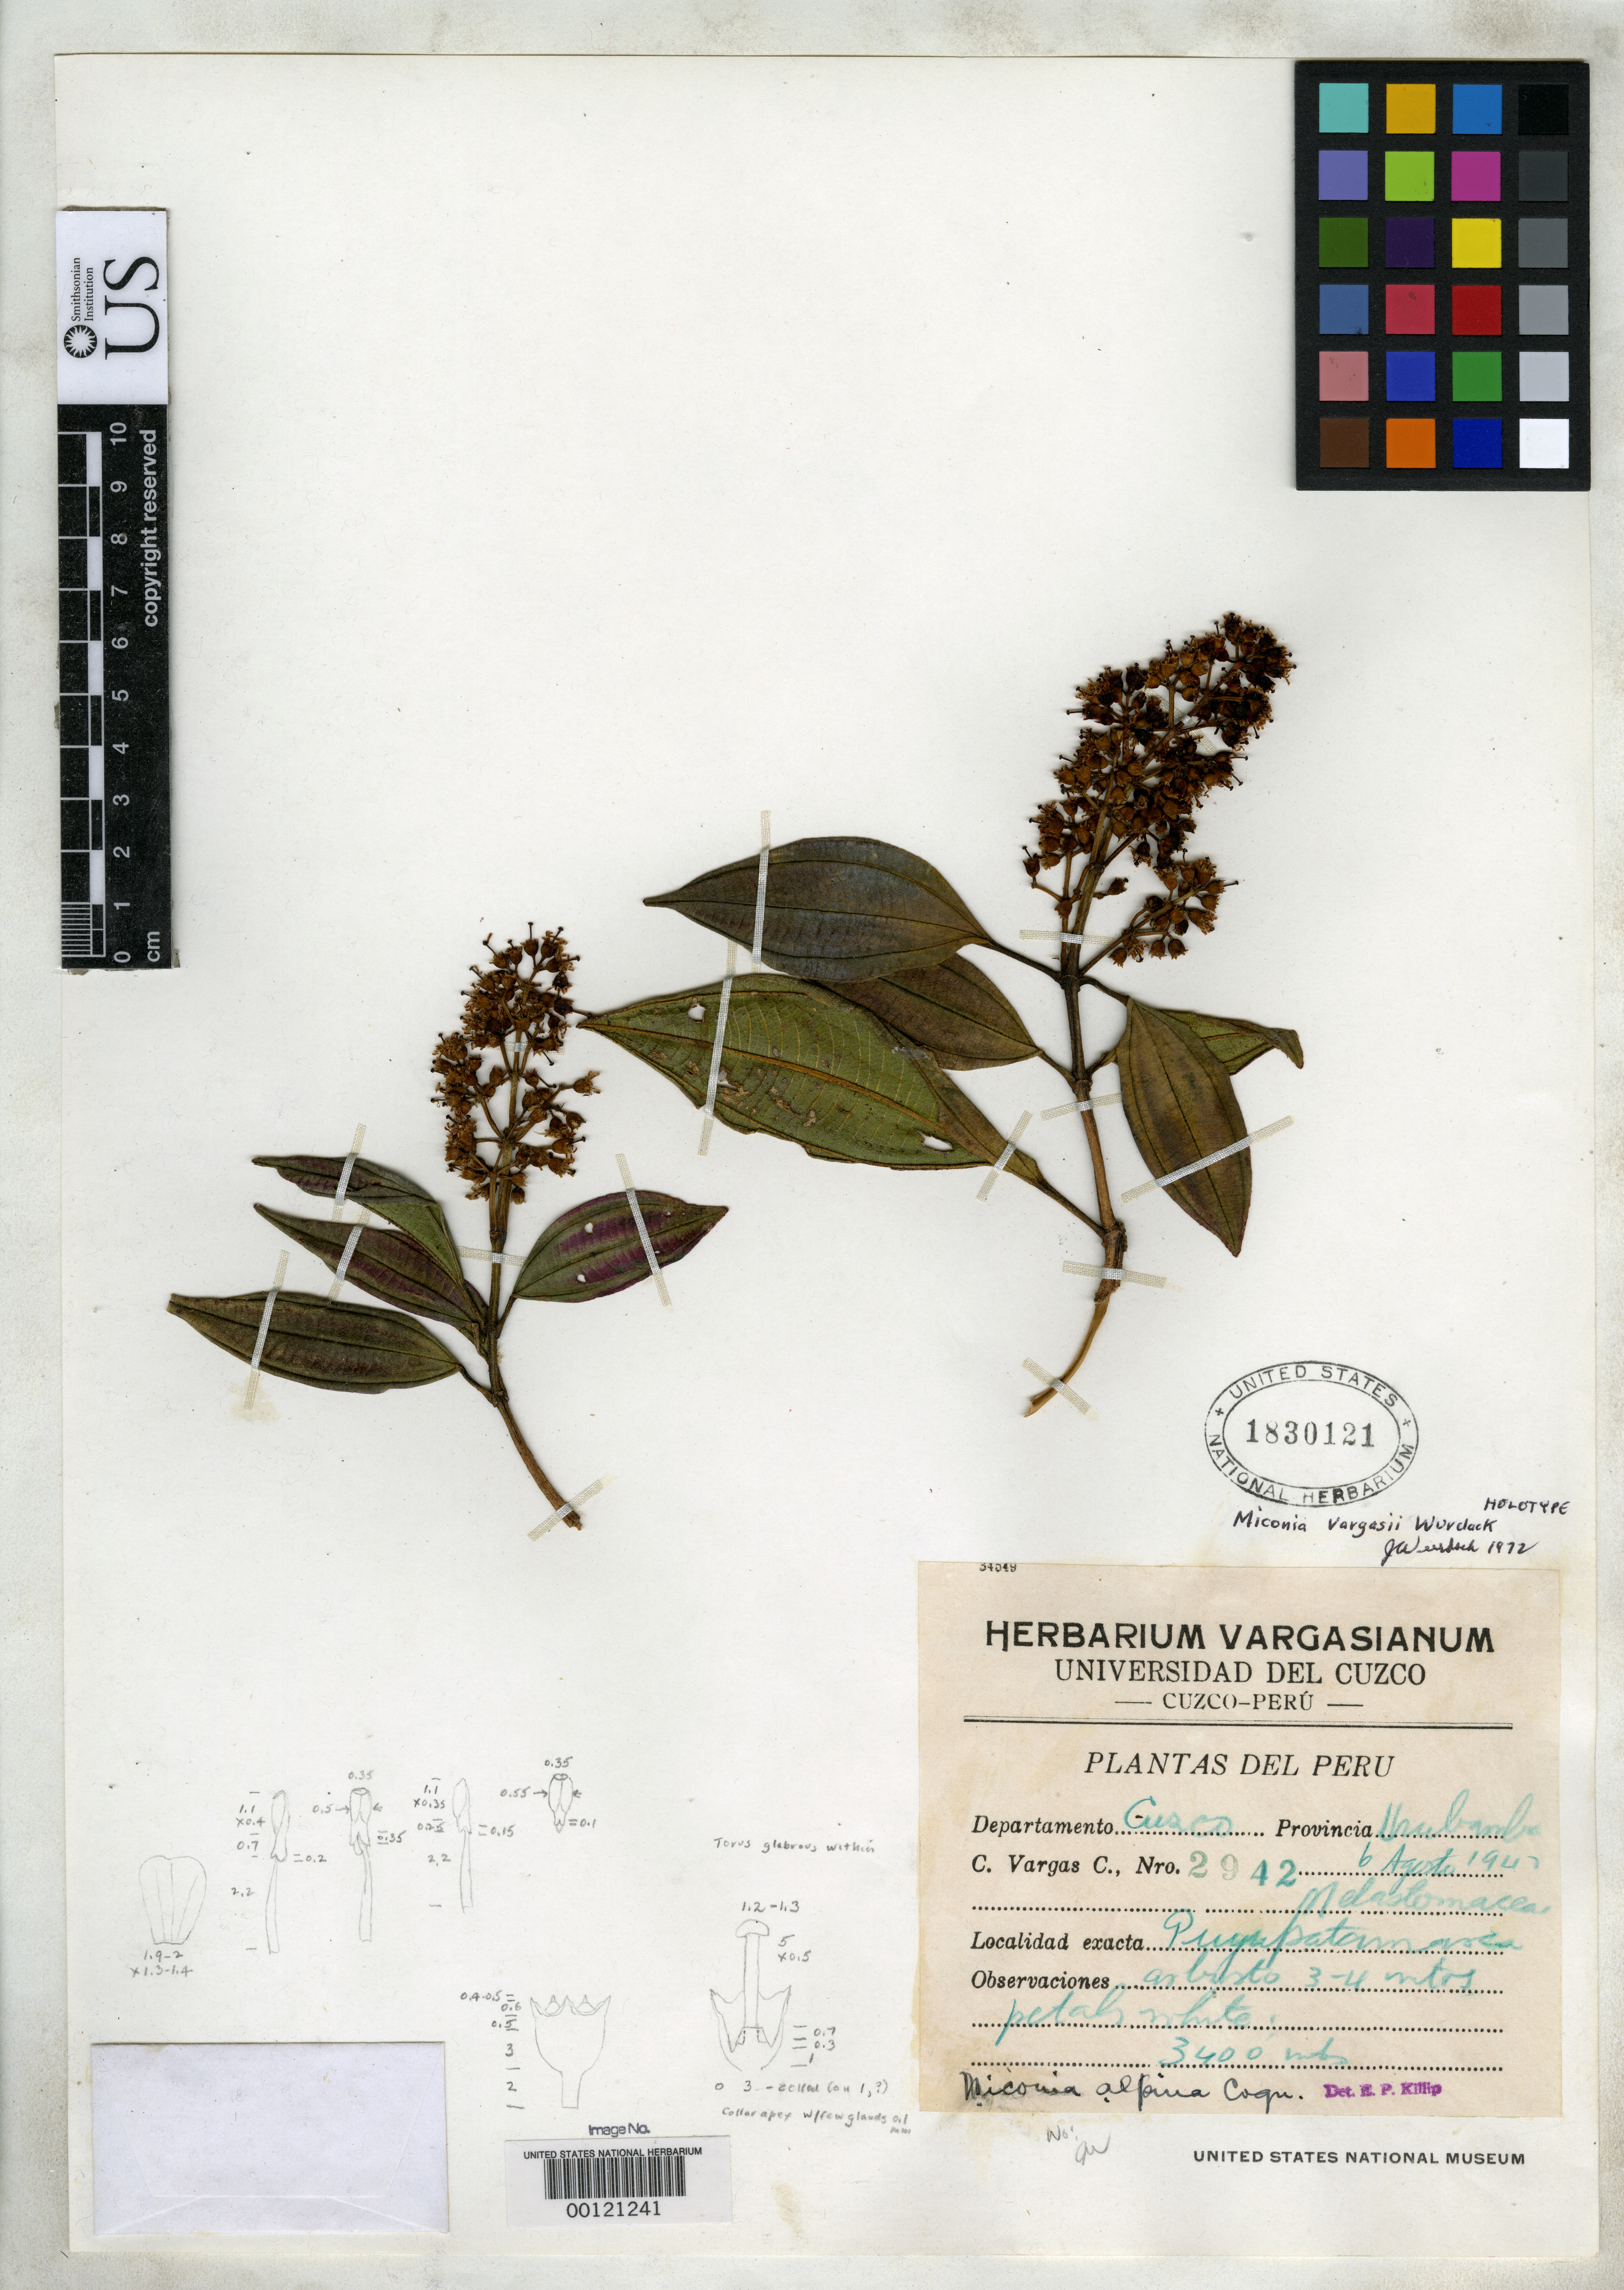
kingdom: Plantae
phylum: Tracheophyta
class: Magnoliopsida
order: Myrtales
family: Melastomataceae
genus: Miconia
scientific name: Miconia vargasii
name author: Wurdack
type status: Holotype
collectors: C. Vargas Calderón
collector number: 2942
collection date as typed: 06 Aug 1947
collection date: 1947-08-06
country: Peru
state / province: Cusco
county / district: Urubamba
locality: Puyupatamarca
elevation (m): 3400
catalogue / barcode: US 1830121